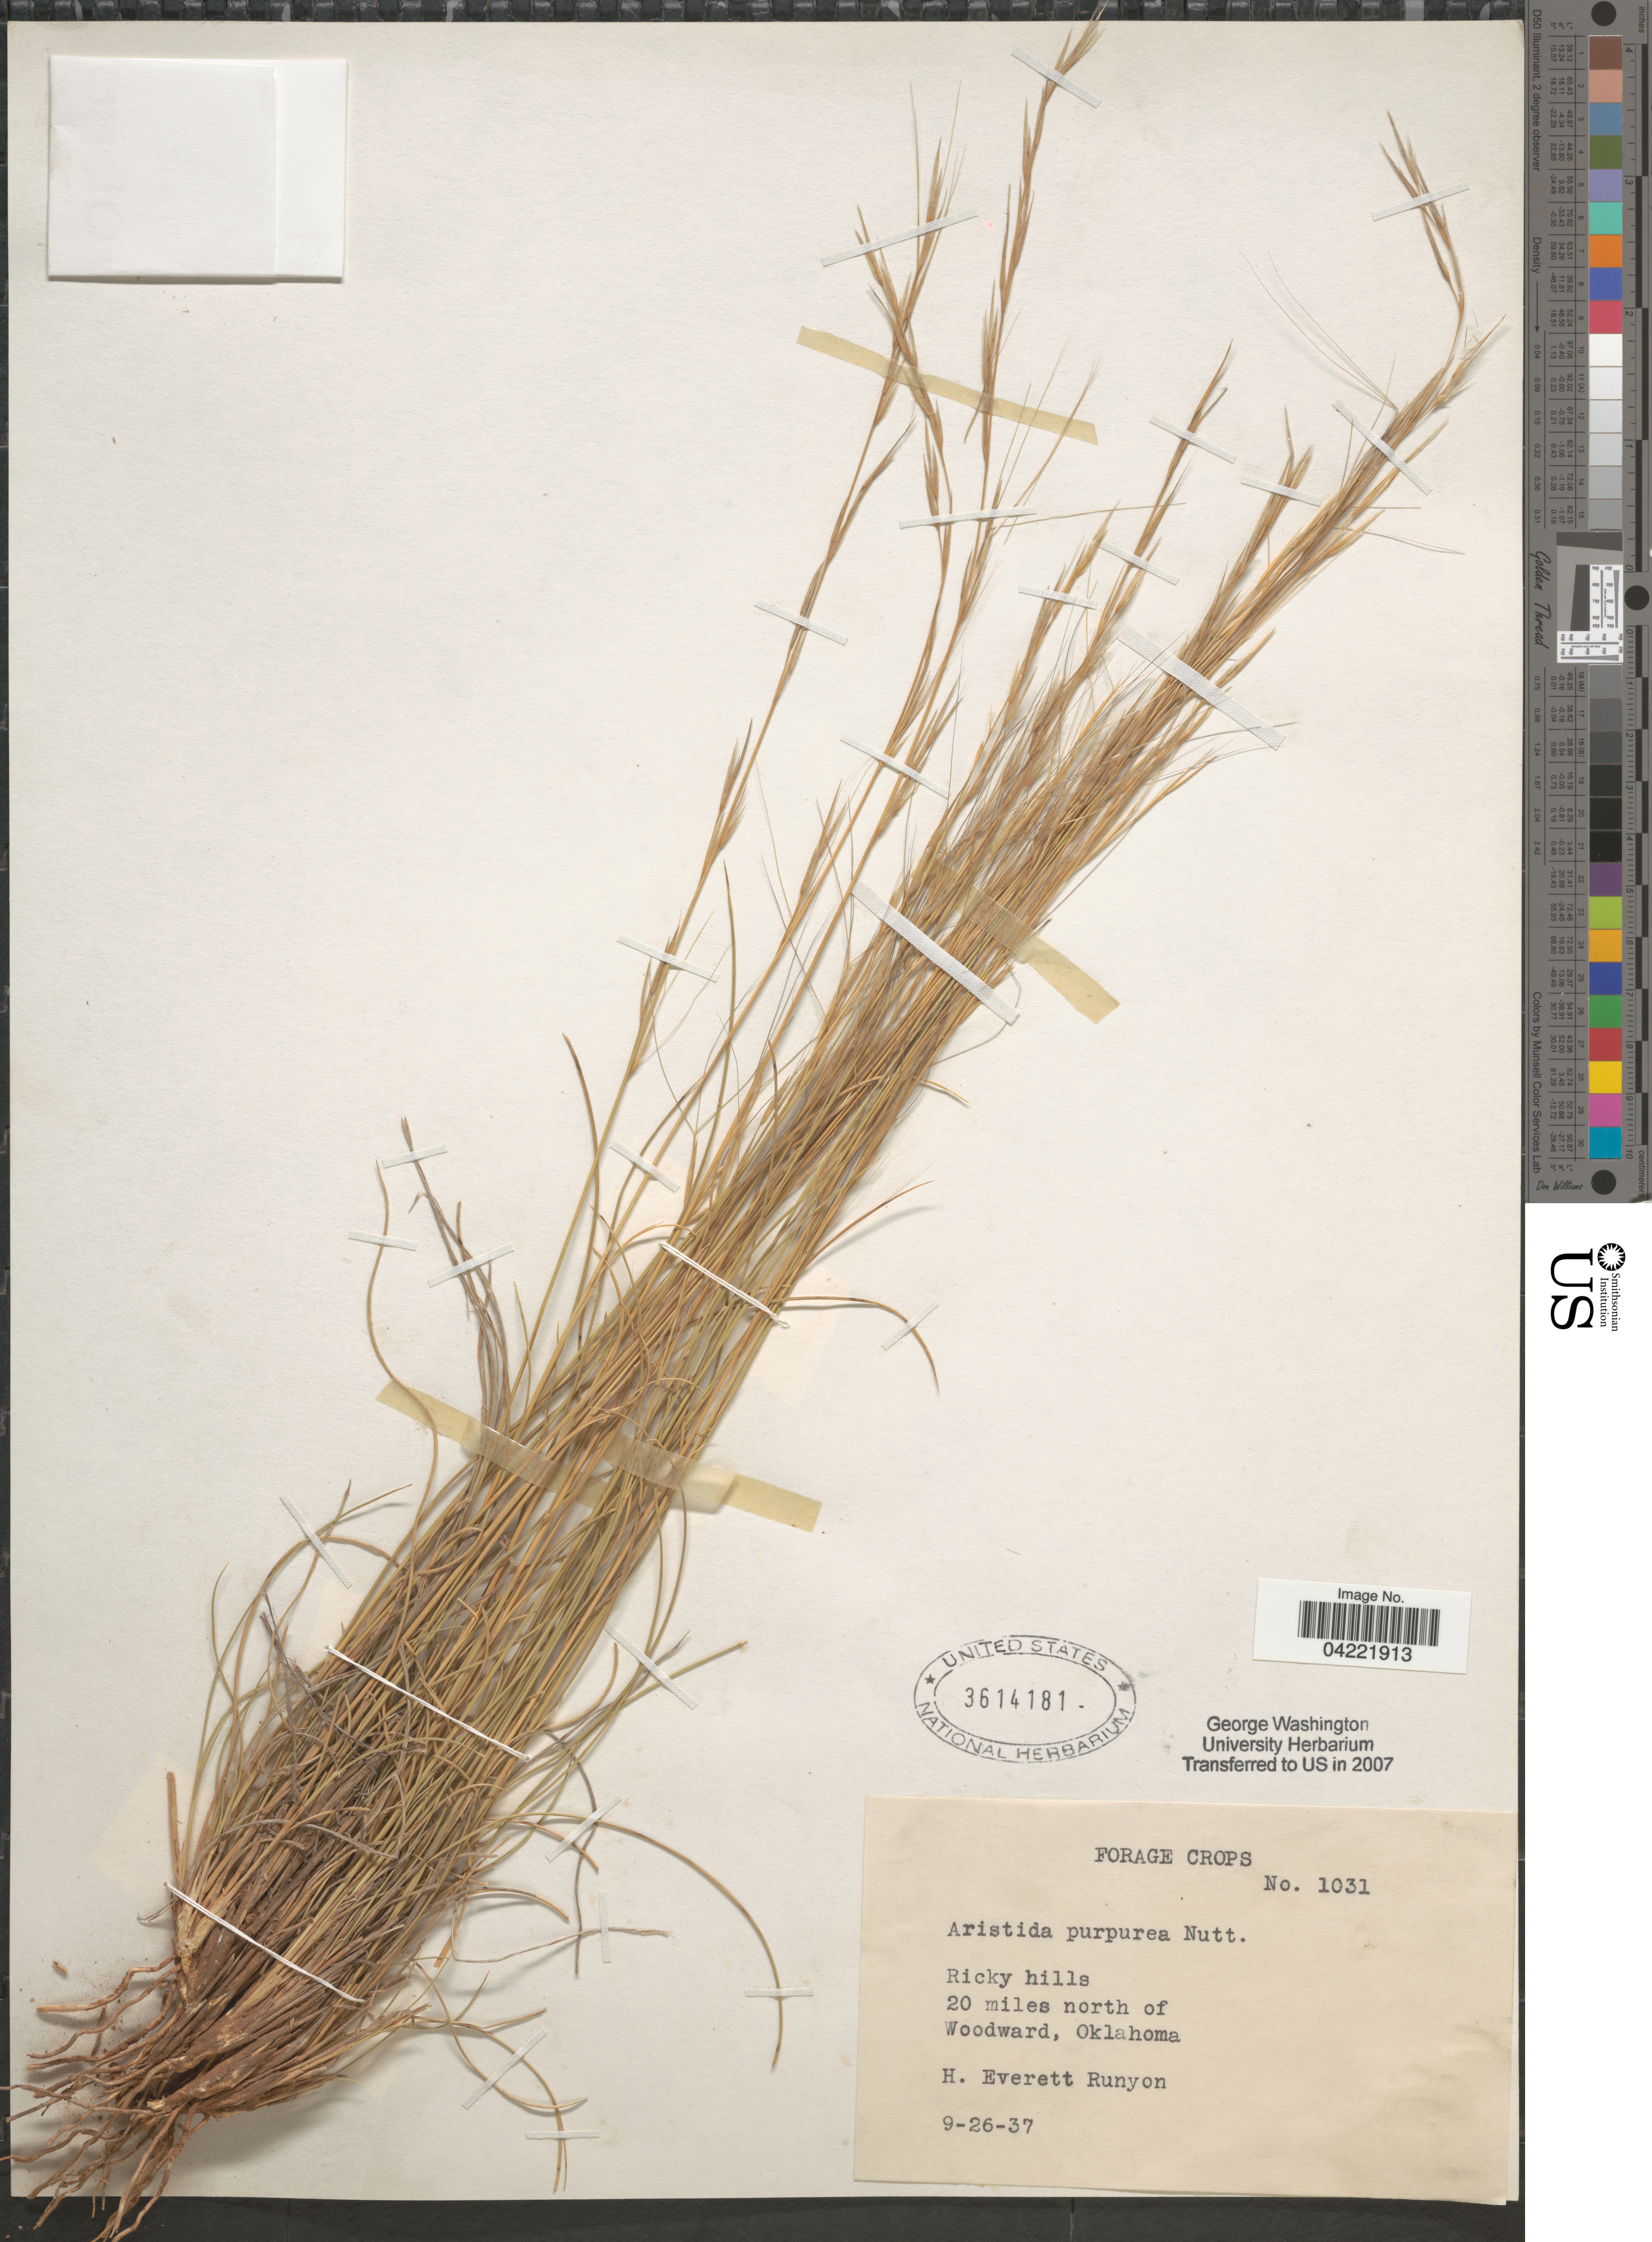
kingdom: Plantae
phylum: Tracheophyta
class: Liliopsida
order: Poales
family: Poaceae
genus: Aristida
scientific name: Aristida purpurea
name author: Nutt.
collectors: H. E. Runyon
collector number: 1031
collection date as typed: Transcribed d/m/y: 26/9/37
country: United States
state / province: Oklahoma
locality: Ricky hills. 20 miles north of Woodward.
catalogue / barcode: US 3614181